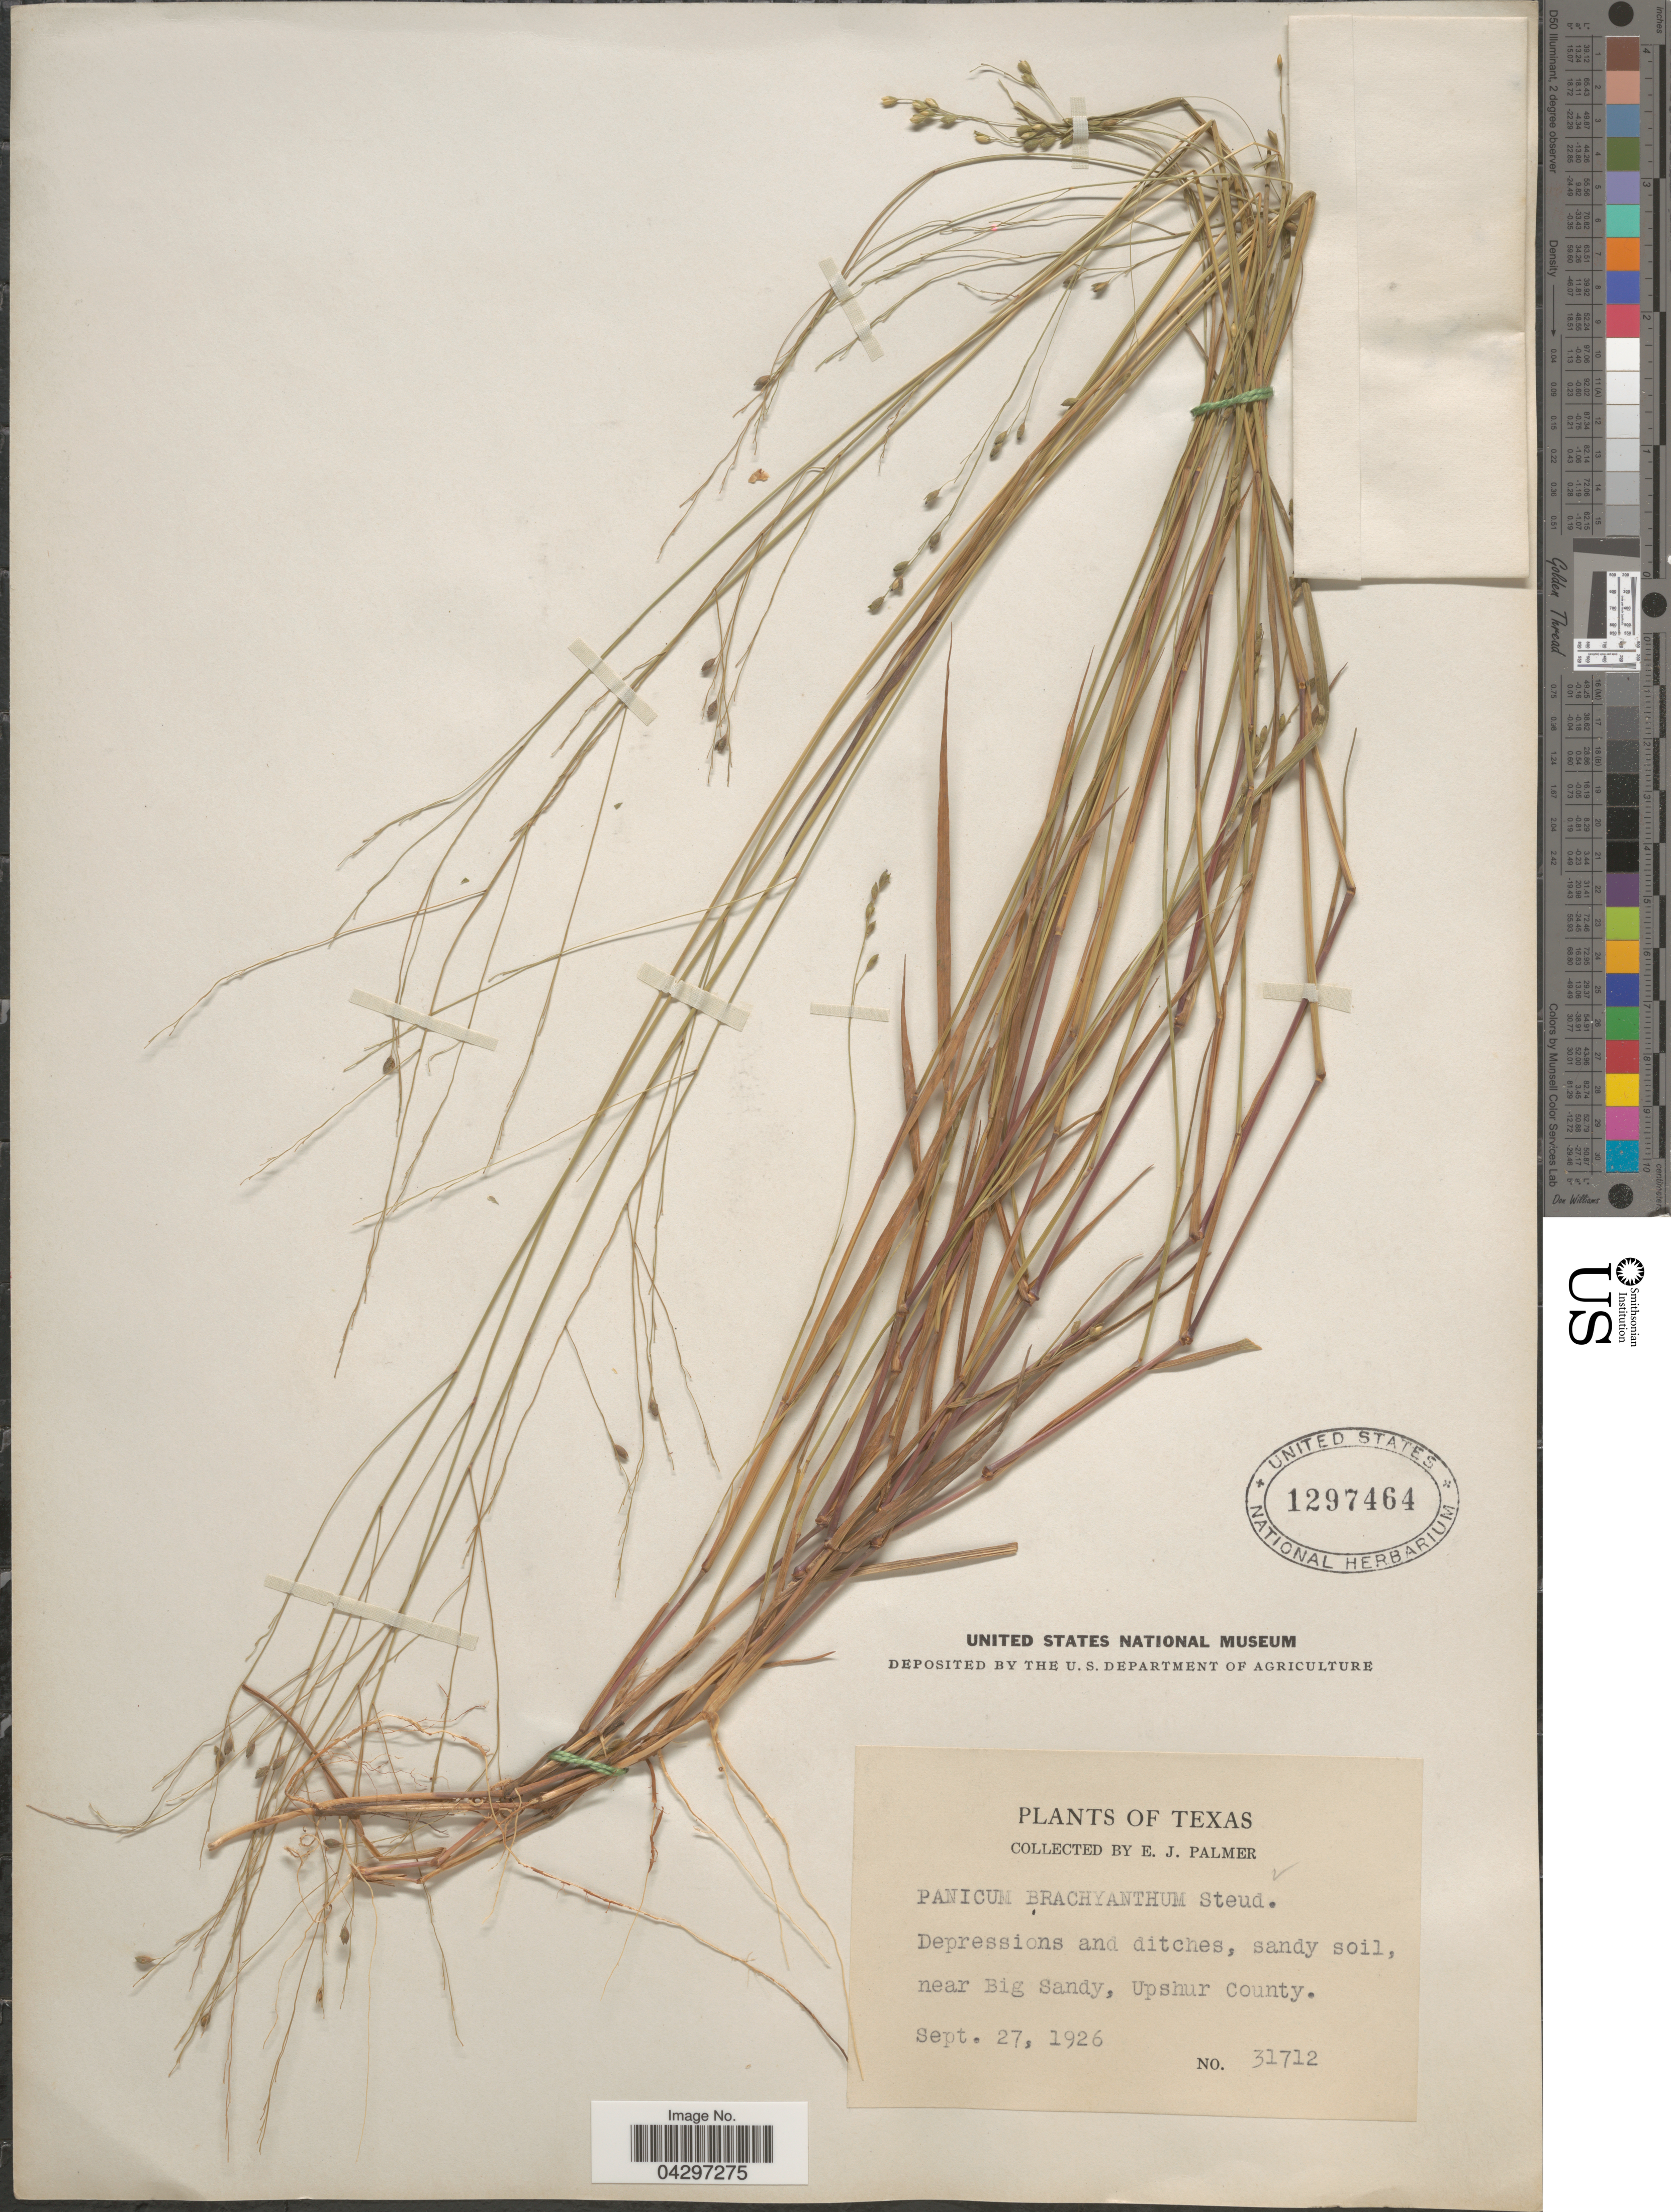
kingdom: Plantae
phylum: Tracheophyta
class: Liliopsida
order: Poales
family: Poaceae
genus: Panicum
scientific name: Panicum brachyanthum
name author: Steud.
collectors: E. J. Palmer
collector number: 31712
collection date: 1926-09-27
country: United States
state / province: Texas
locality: Near Big Sandy, Upshur County.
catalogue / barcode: US 1297464